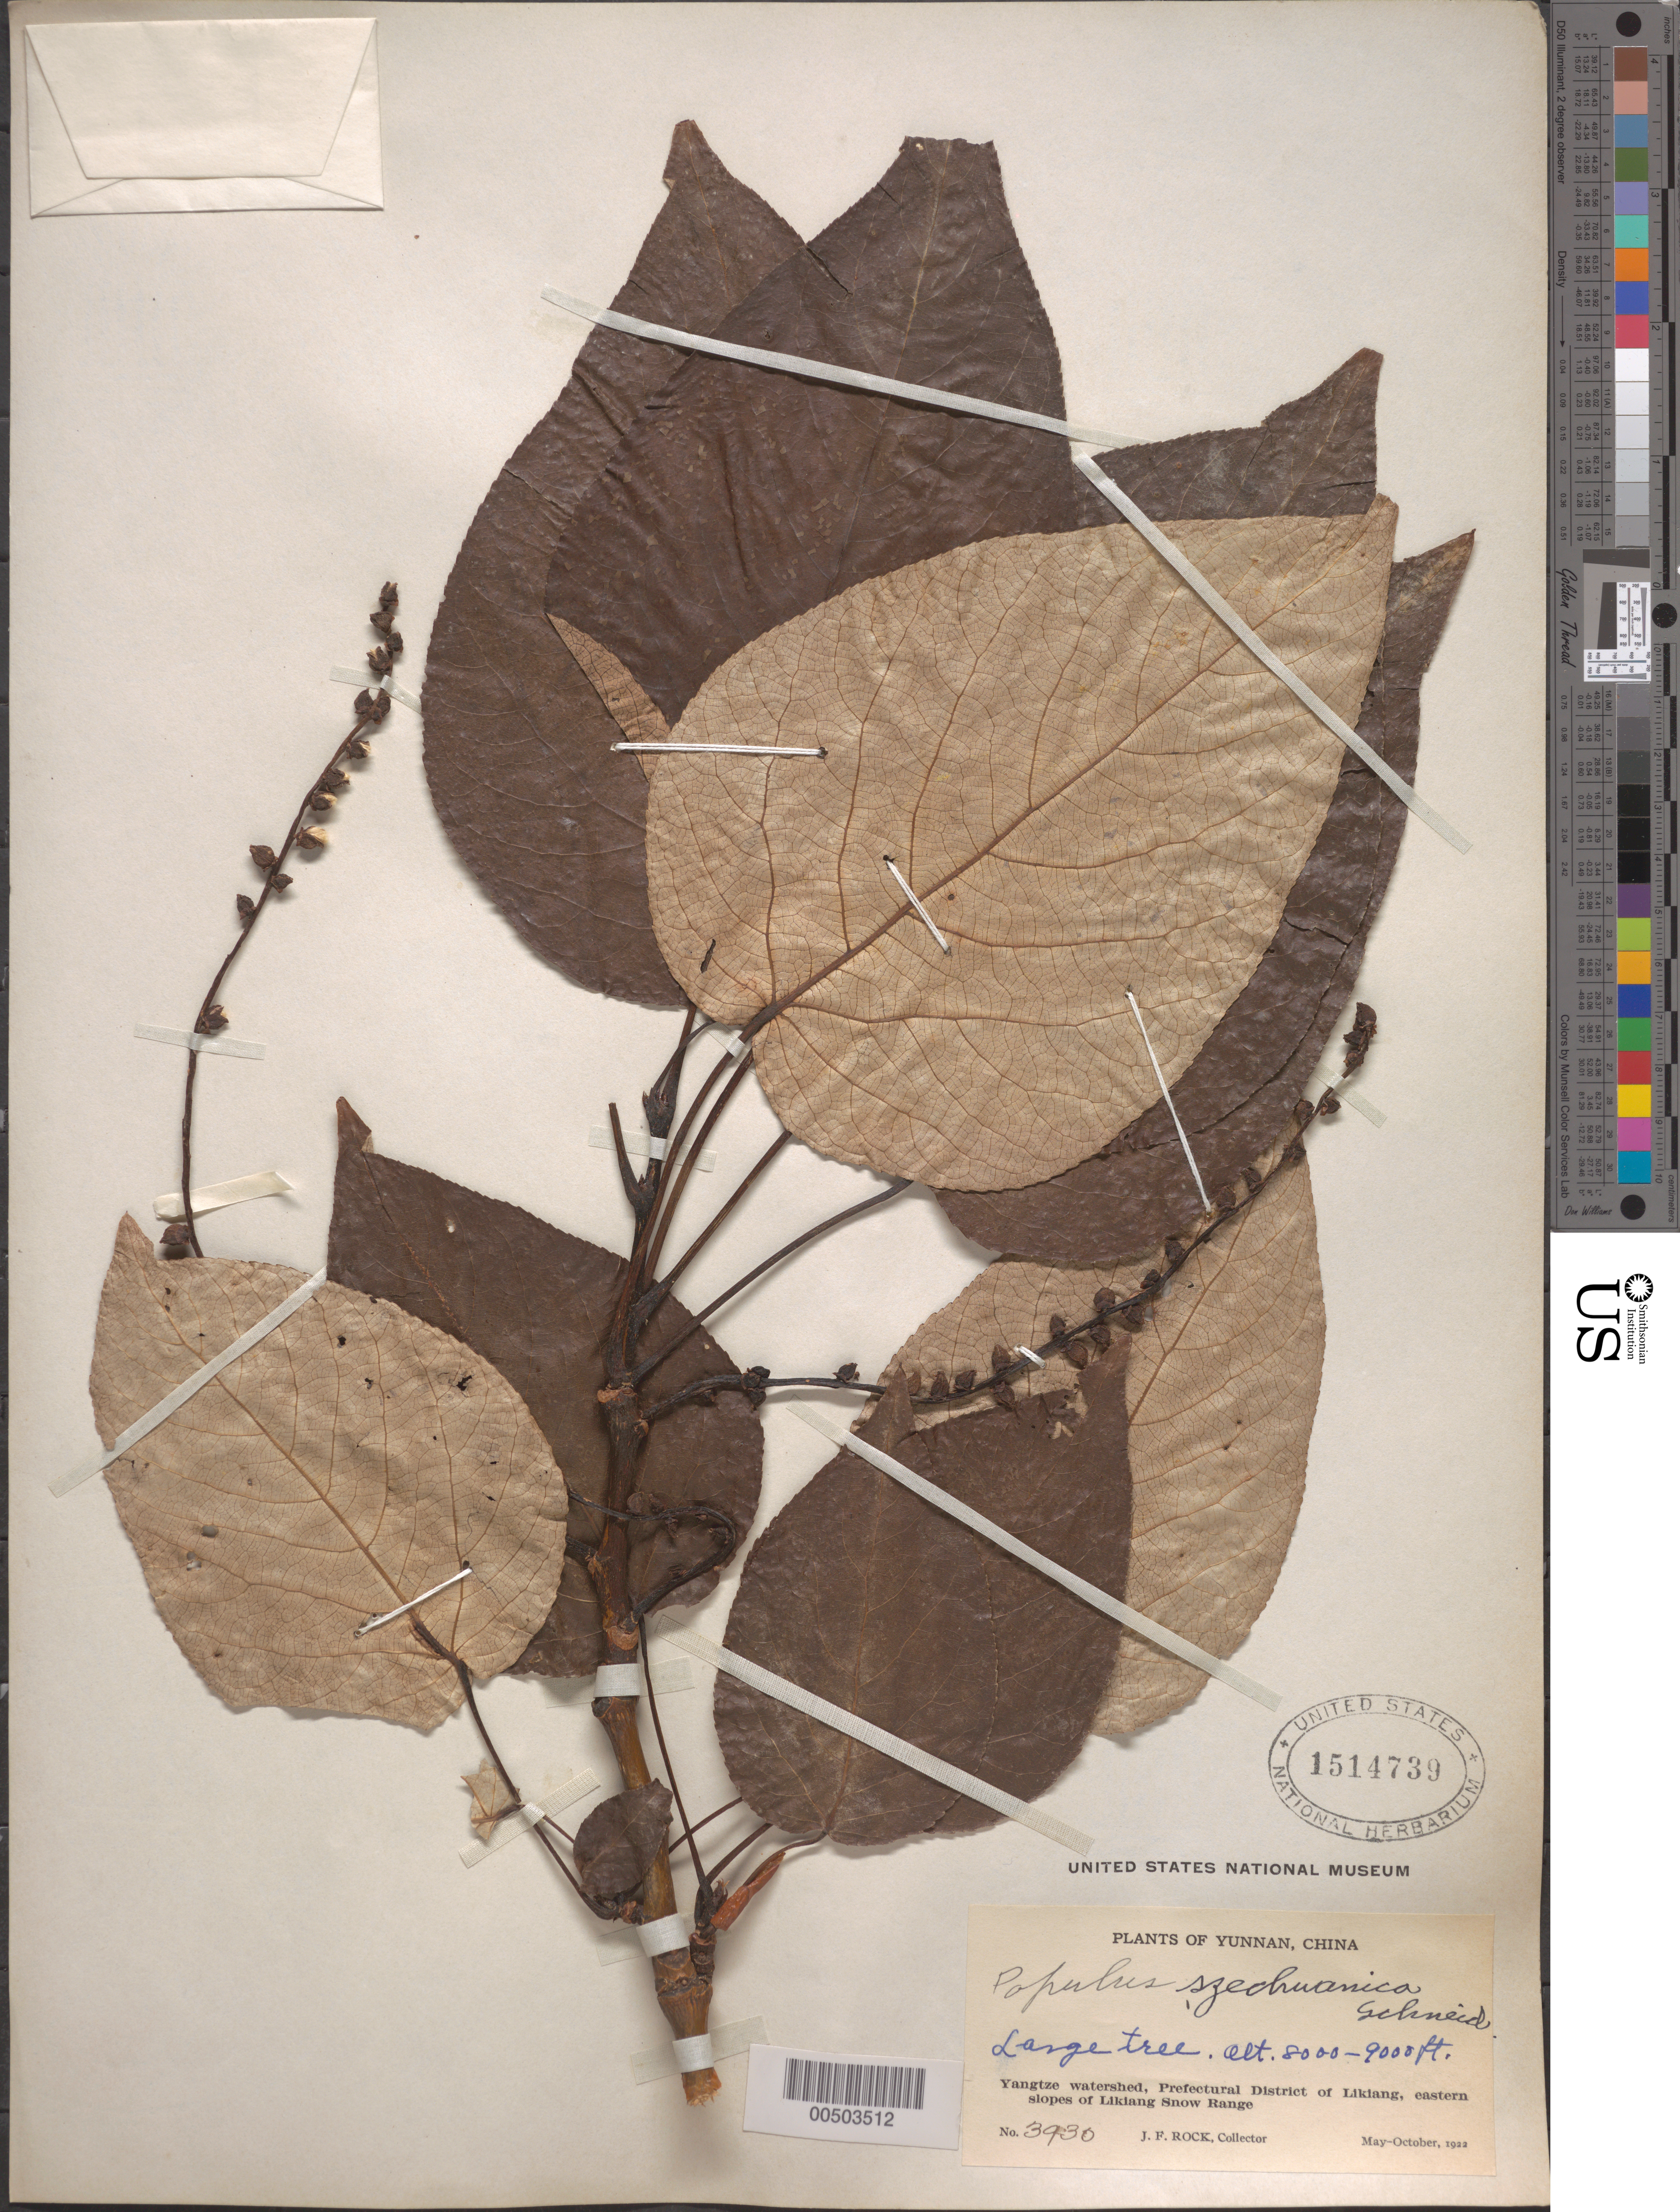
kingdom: Plantae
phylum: Tracheophyta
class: Magnoliopsida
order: Malpighiales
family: Salicaceae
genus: Populus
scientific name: Populus szechuanica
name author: C.K. Schneid.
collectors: J. F. Rock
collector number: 3930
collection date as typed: May 1922 to -- Oct 1922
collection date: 1922-05/1922-10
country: China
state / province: Yunnan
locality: Yangtze watershed, Prefectural District of Likiang, eastern slopes of Likiang snow range, Likiang (Dayan) District (?)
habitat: Large tree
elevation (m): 2438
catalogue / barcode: US 1514739